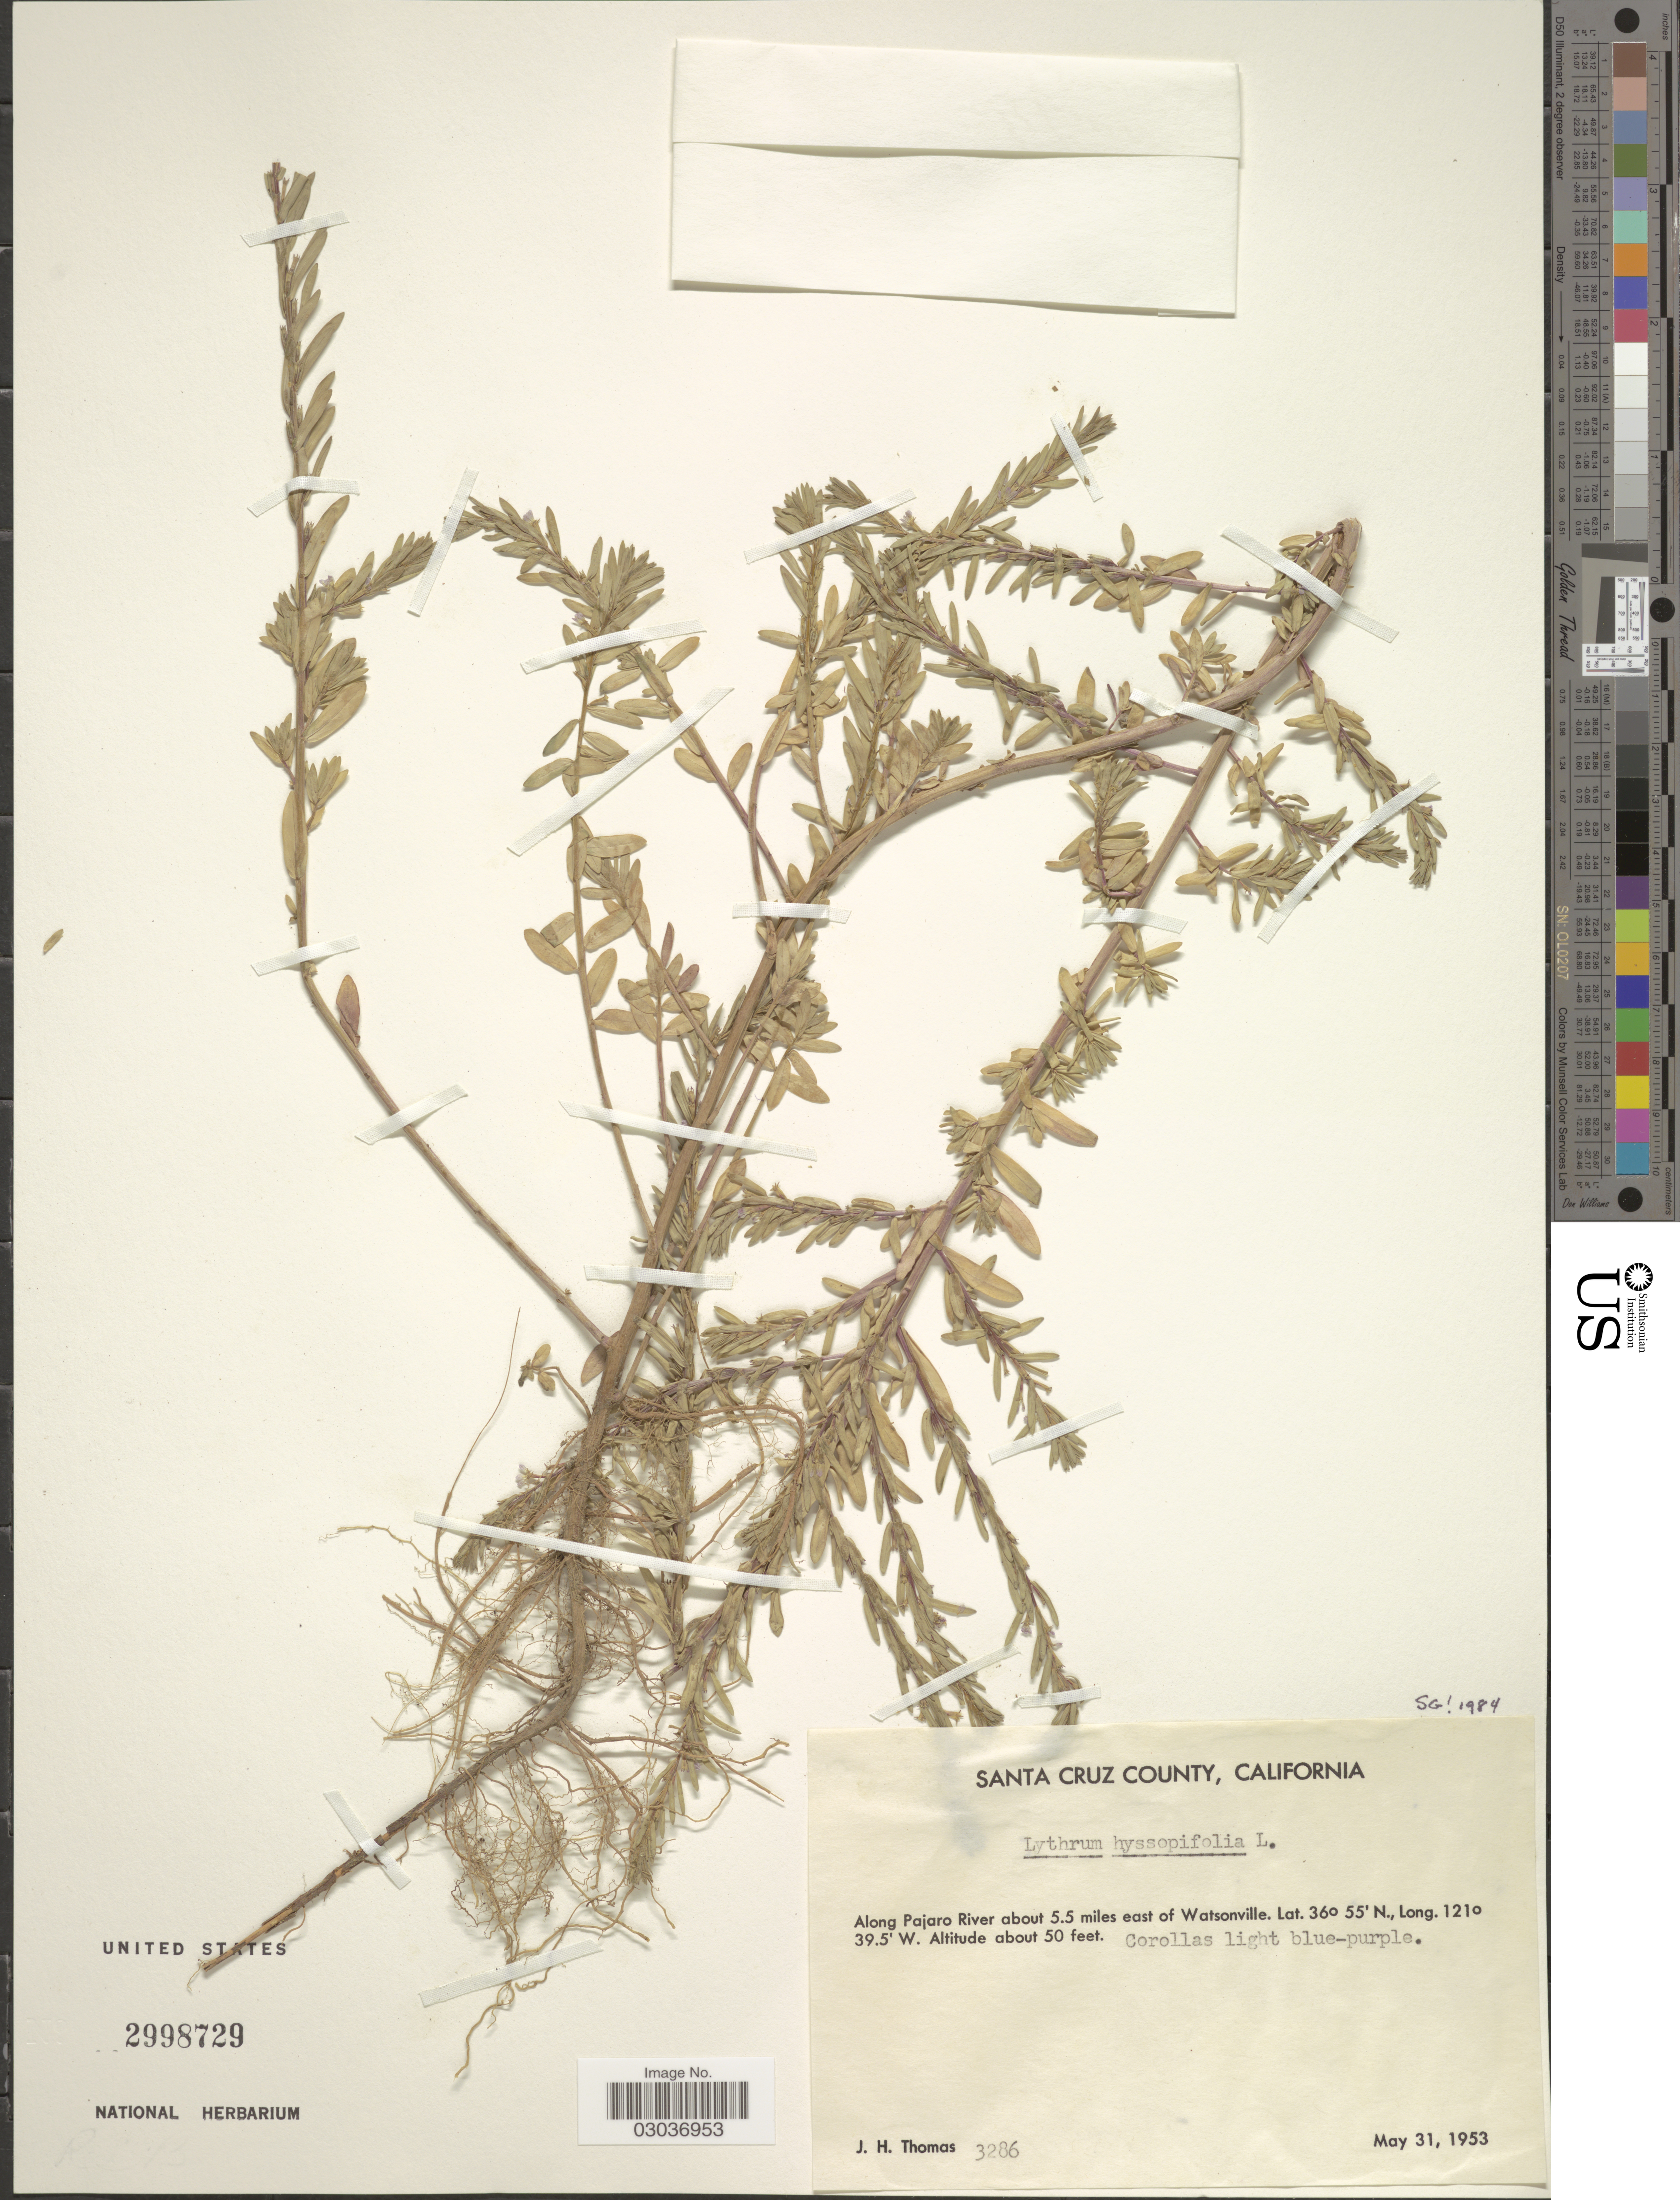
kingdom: Plantae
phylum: Tracheophyta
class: Magnoliopsida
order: Myrtales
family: Lythraceae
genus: Lythrum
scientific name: Lythrum hyssopifolia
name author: L.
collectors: J. H. Thomas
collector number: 3286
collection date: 1953-05-31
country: United States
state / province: California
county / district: Santa Cruz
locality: Santa Cruz County, Along Pajaro River about 5.5 miles east of Watsonville.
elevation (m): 15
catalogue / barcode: US 2998729